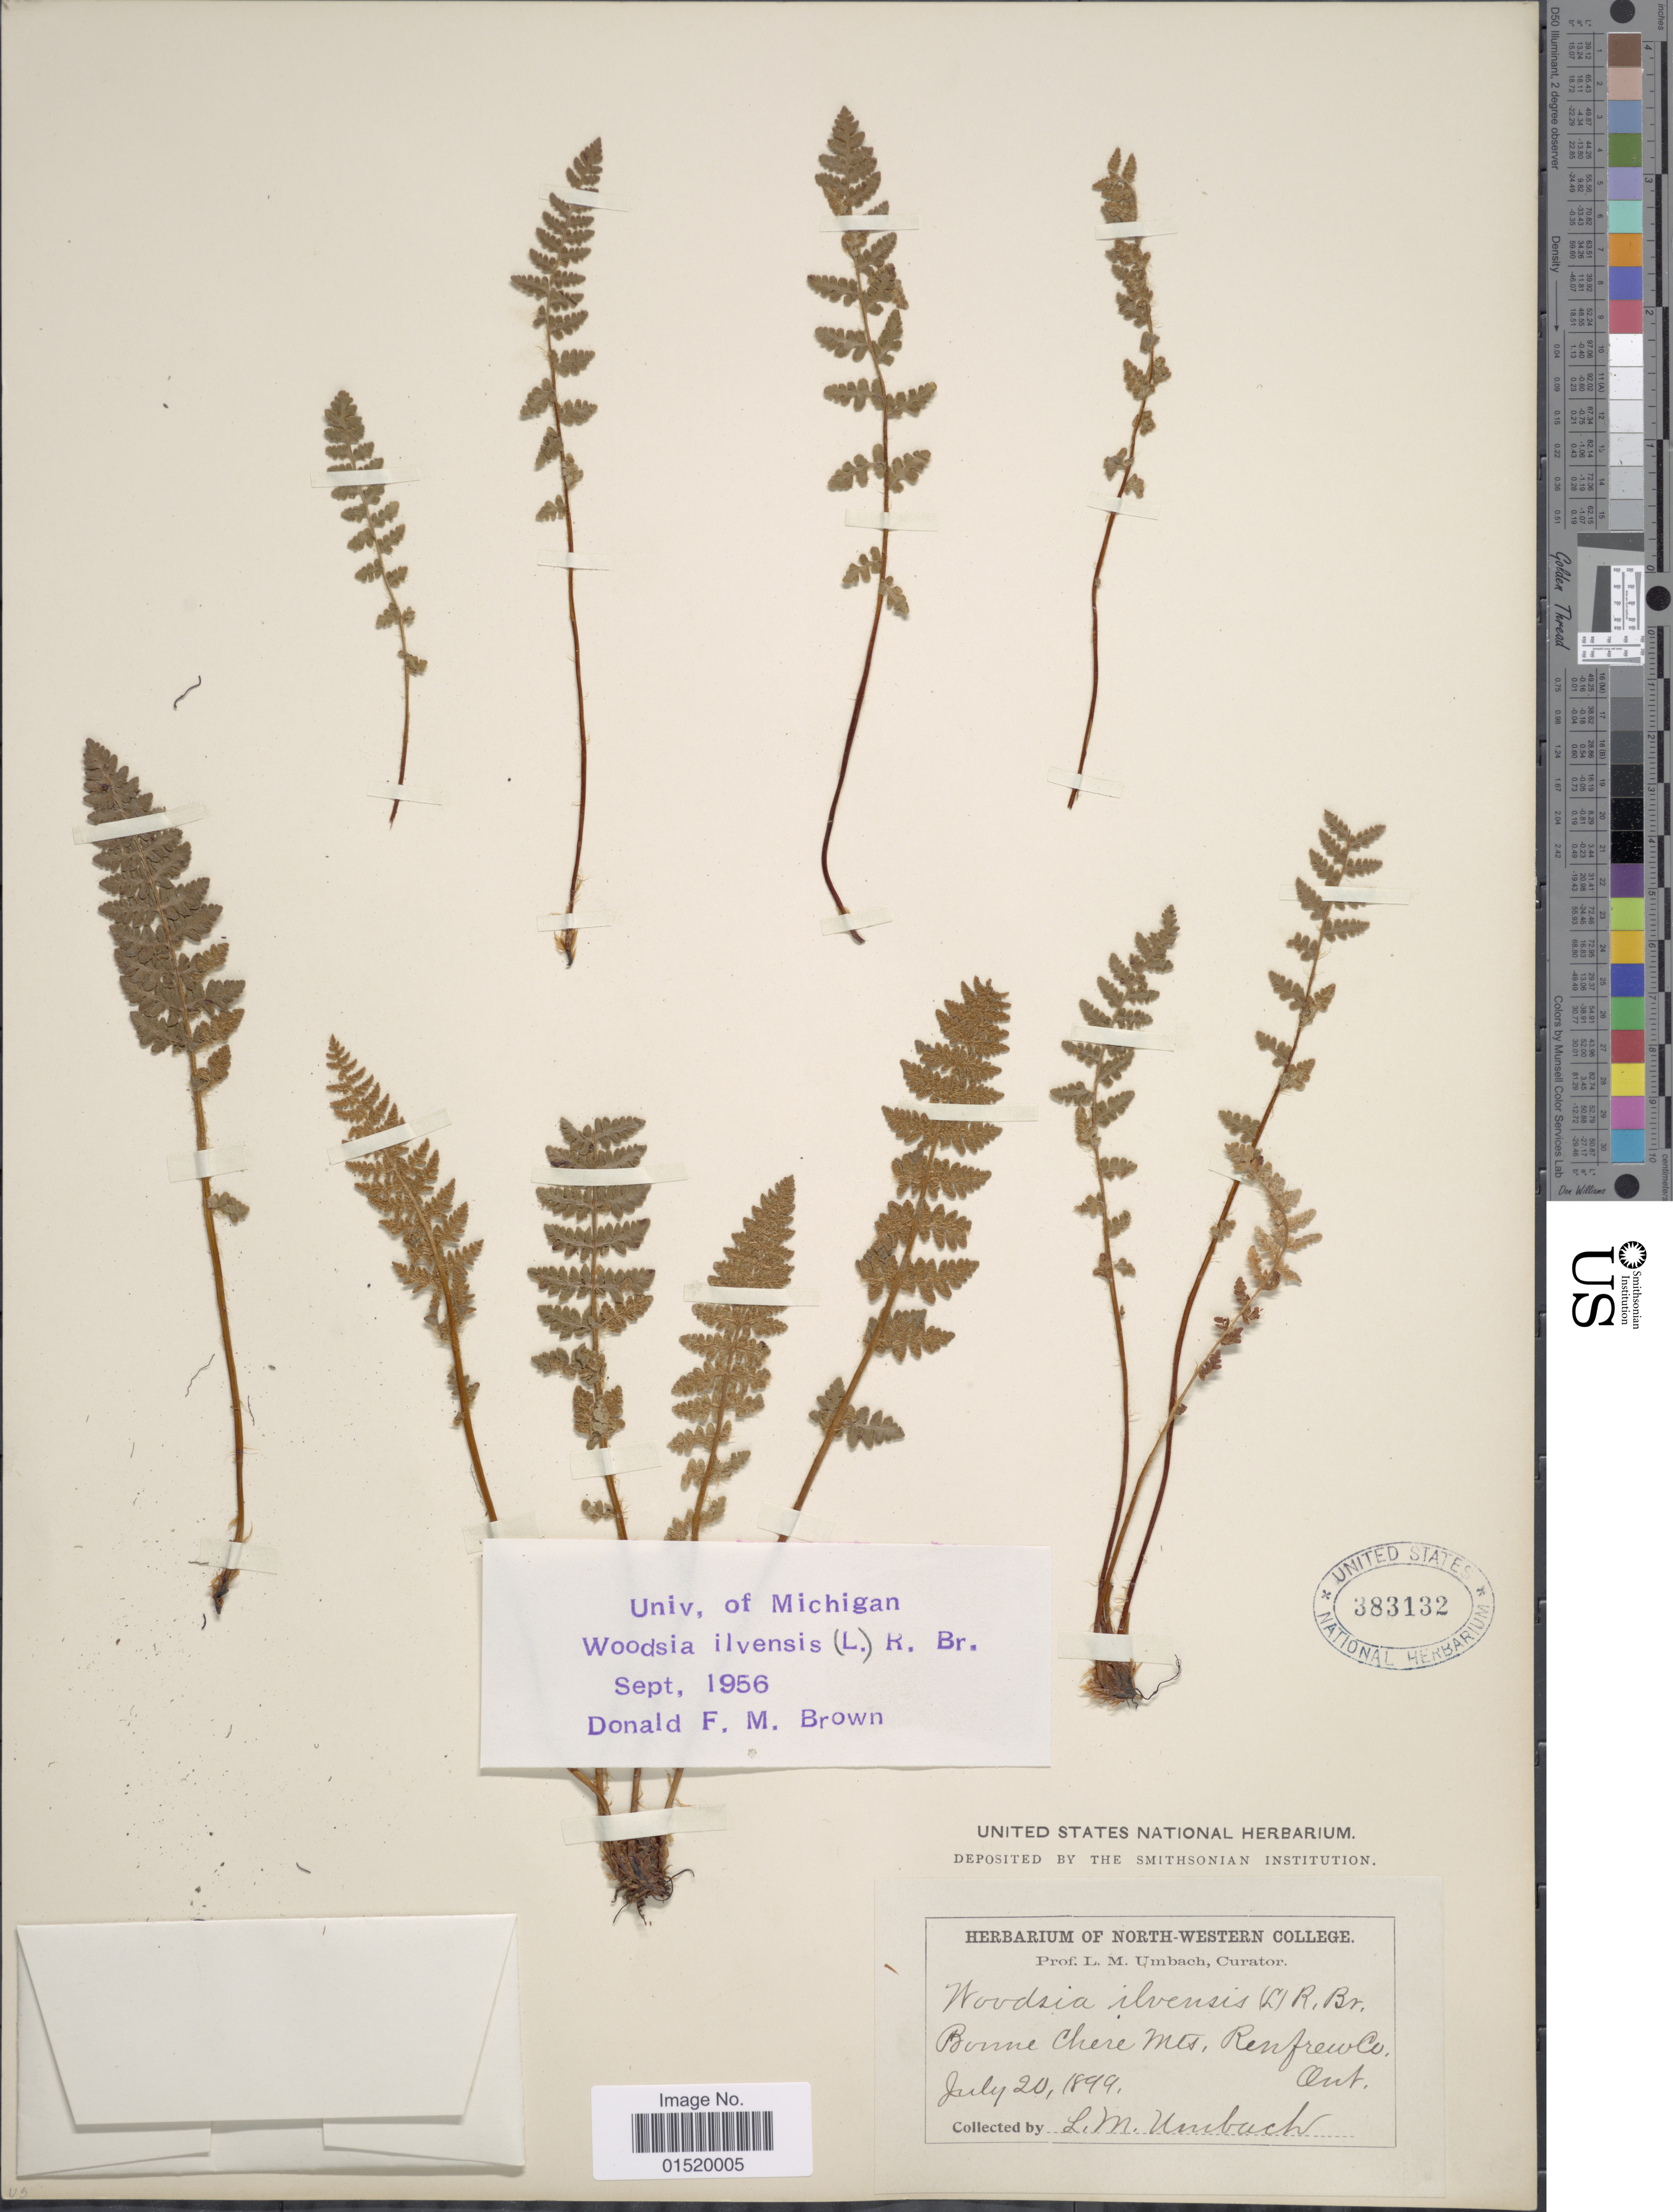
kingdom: Plantae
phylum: Tracheophyta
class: Polypodiopsida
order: Polypodiales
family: Woodsiaceae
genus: Woodsia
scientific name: Woodsia ilvensis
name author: (L.) R. Br.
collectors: L. M. Umbach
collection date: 1899-07-20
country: Canada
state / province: Ontario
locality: Bonne Chere Mts, Renfrew Co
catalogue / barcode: US 383132